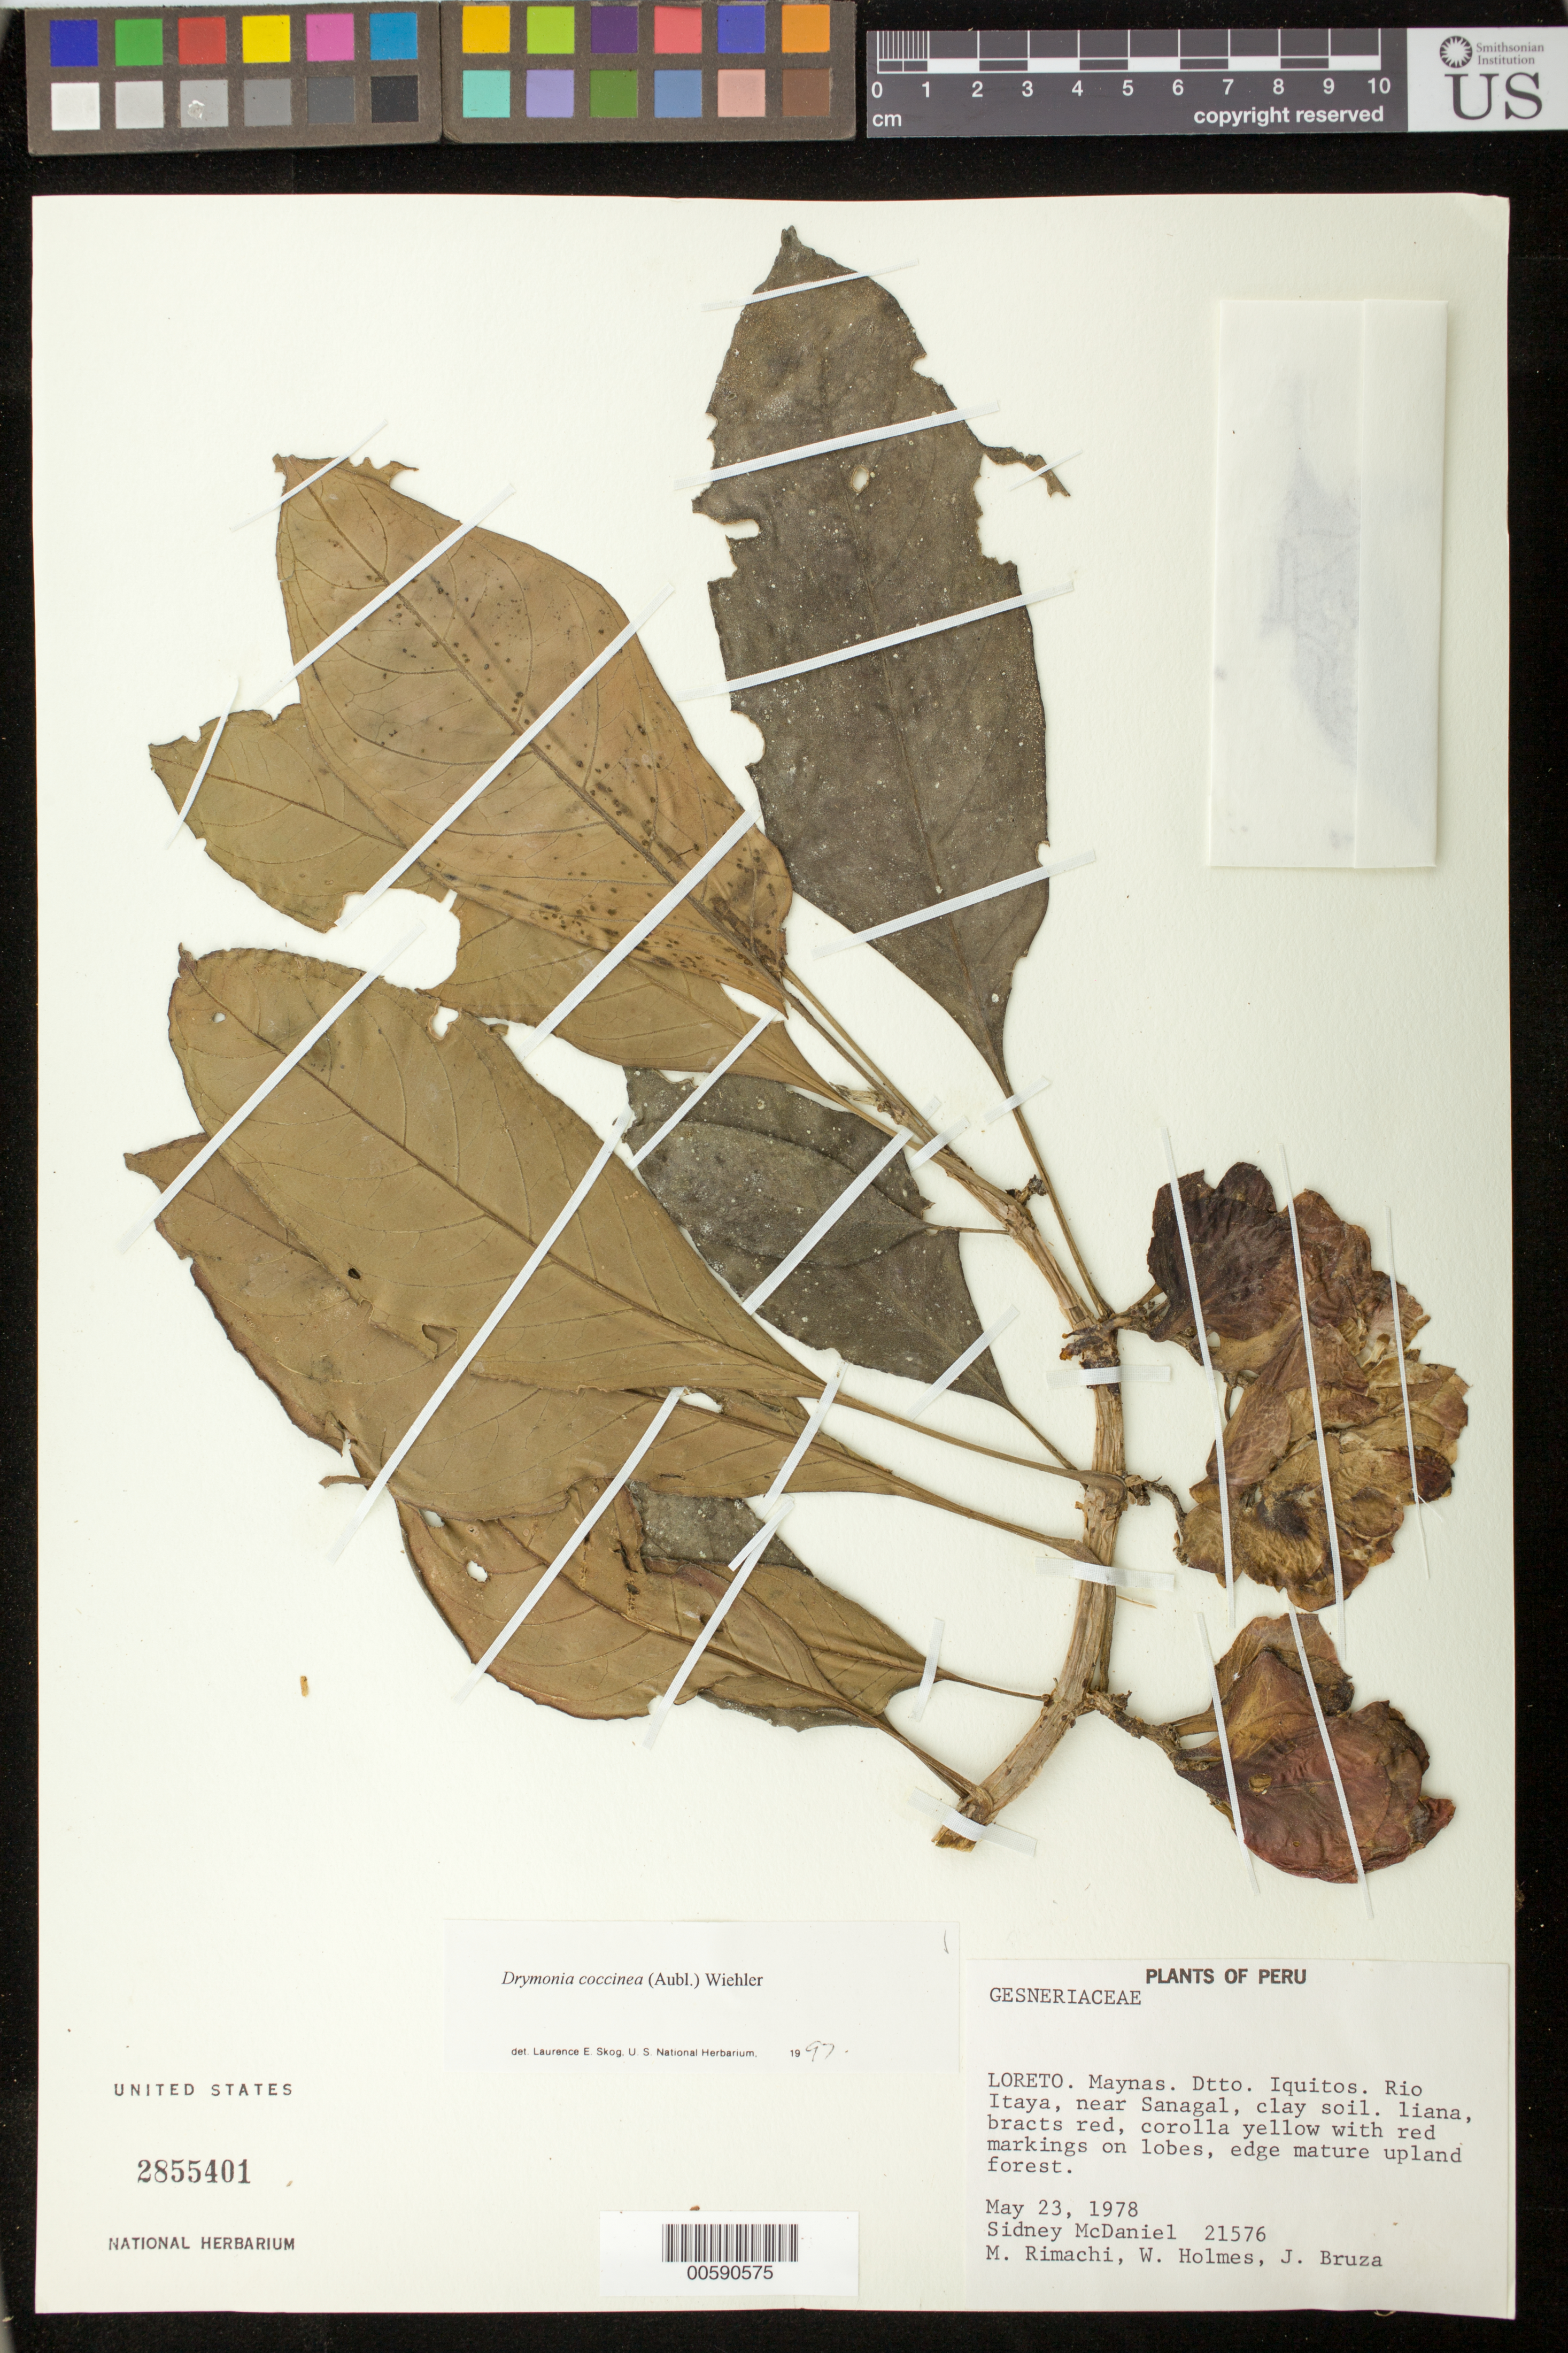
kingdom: Plantae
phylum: Tracheophyta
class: Magnoliopsida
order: Lamiales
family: Gesneriaceae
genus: Drymonia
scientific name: Drymonia coccinea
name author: (Aubl.) Wiehler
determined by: Skog, Laurence E.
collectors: S. McDaniel, M. Rimachi Y., W. Holmes & J. Bruza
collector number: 21576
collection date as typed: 23 May 1978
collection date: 1978-05-23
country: Peru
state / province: Loreto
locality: Maynas, Dtto. Iquitos; Río Itaya, near Sanagal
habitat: Edge mature upland forest, clay soil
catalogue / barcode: US 2855401